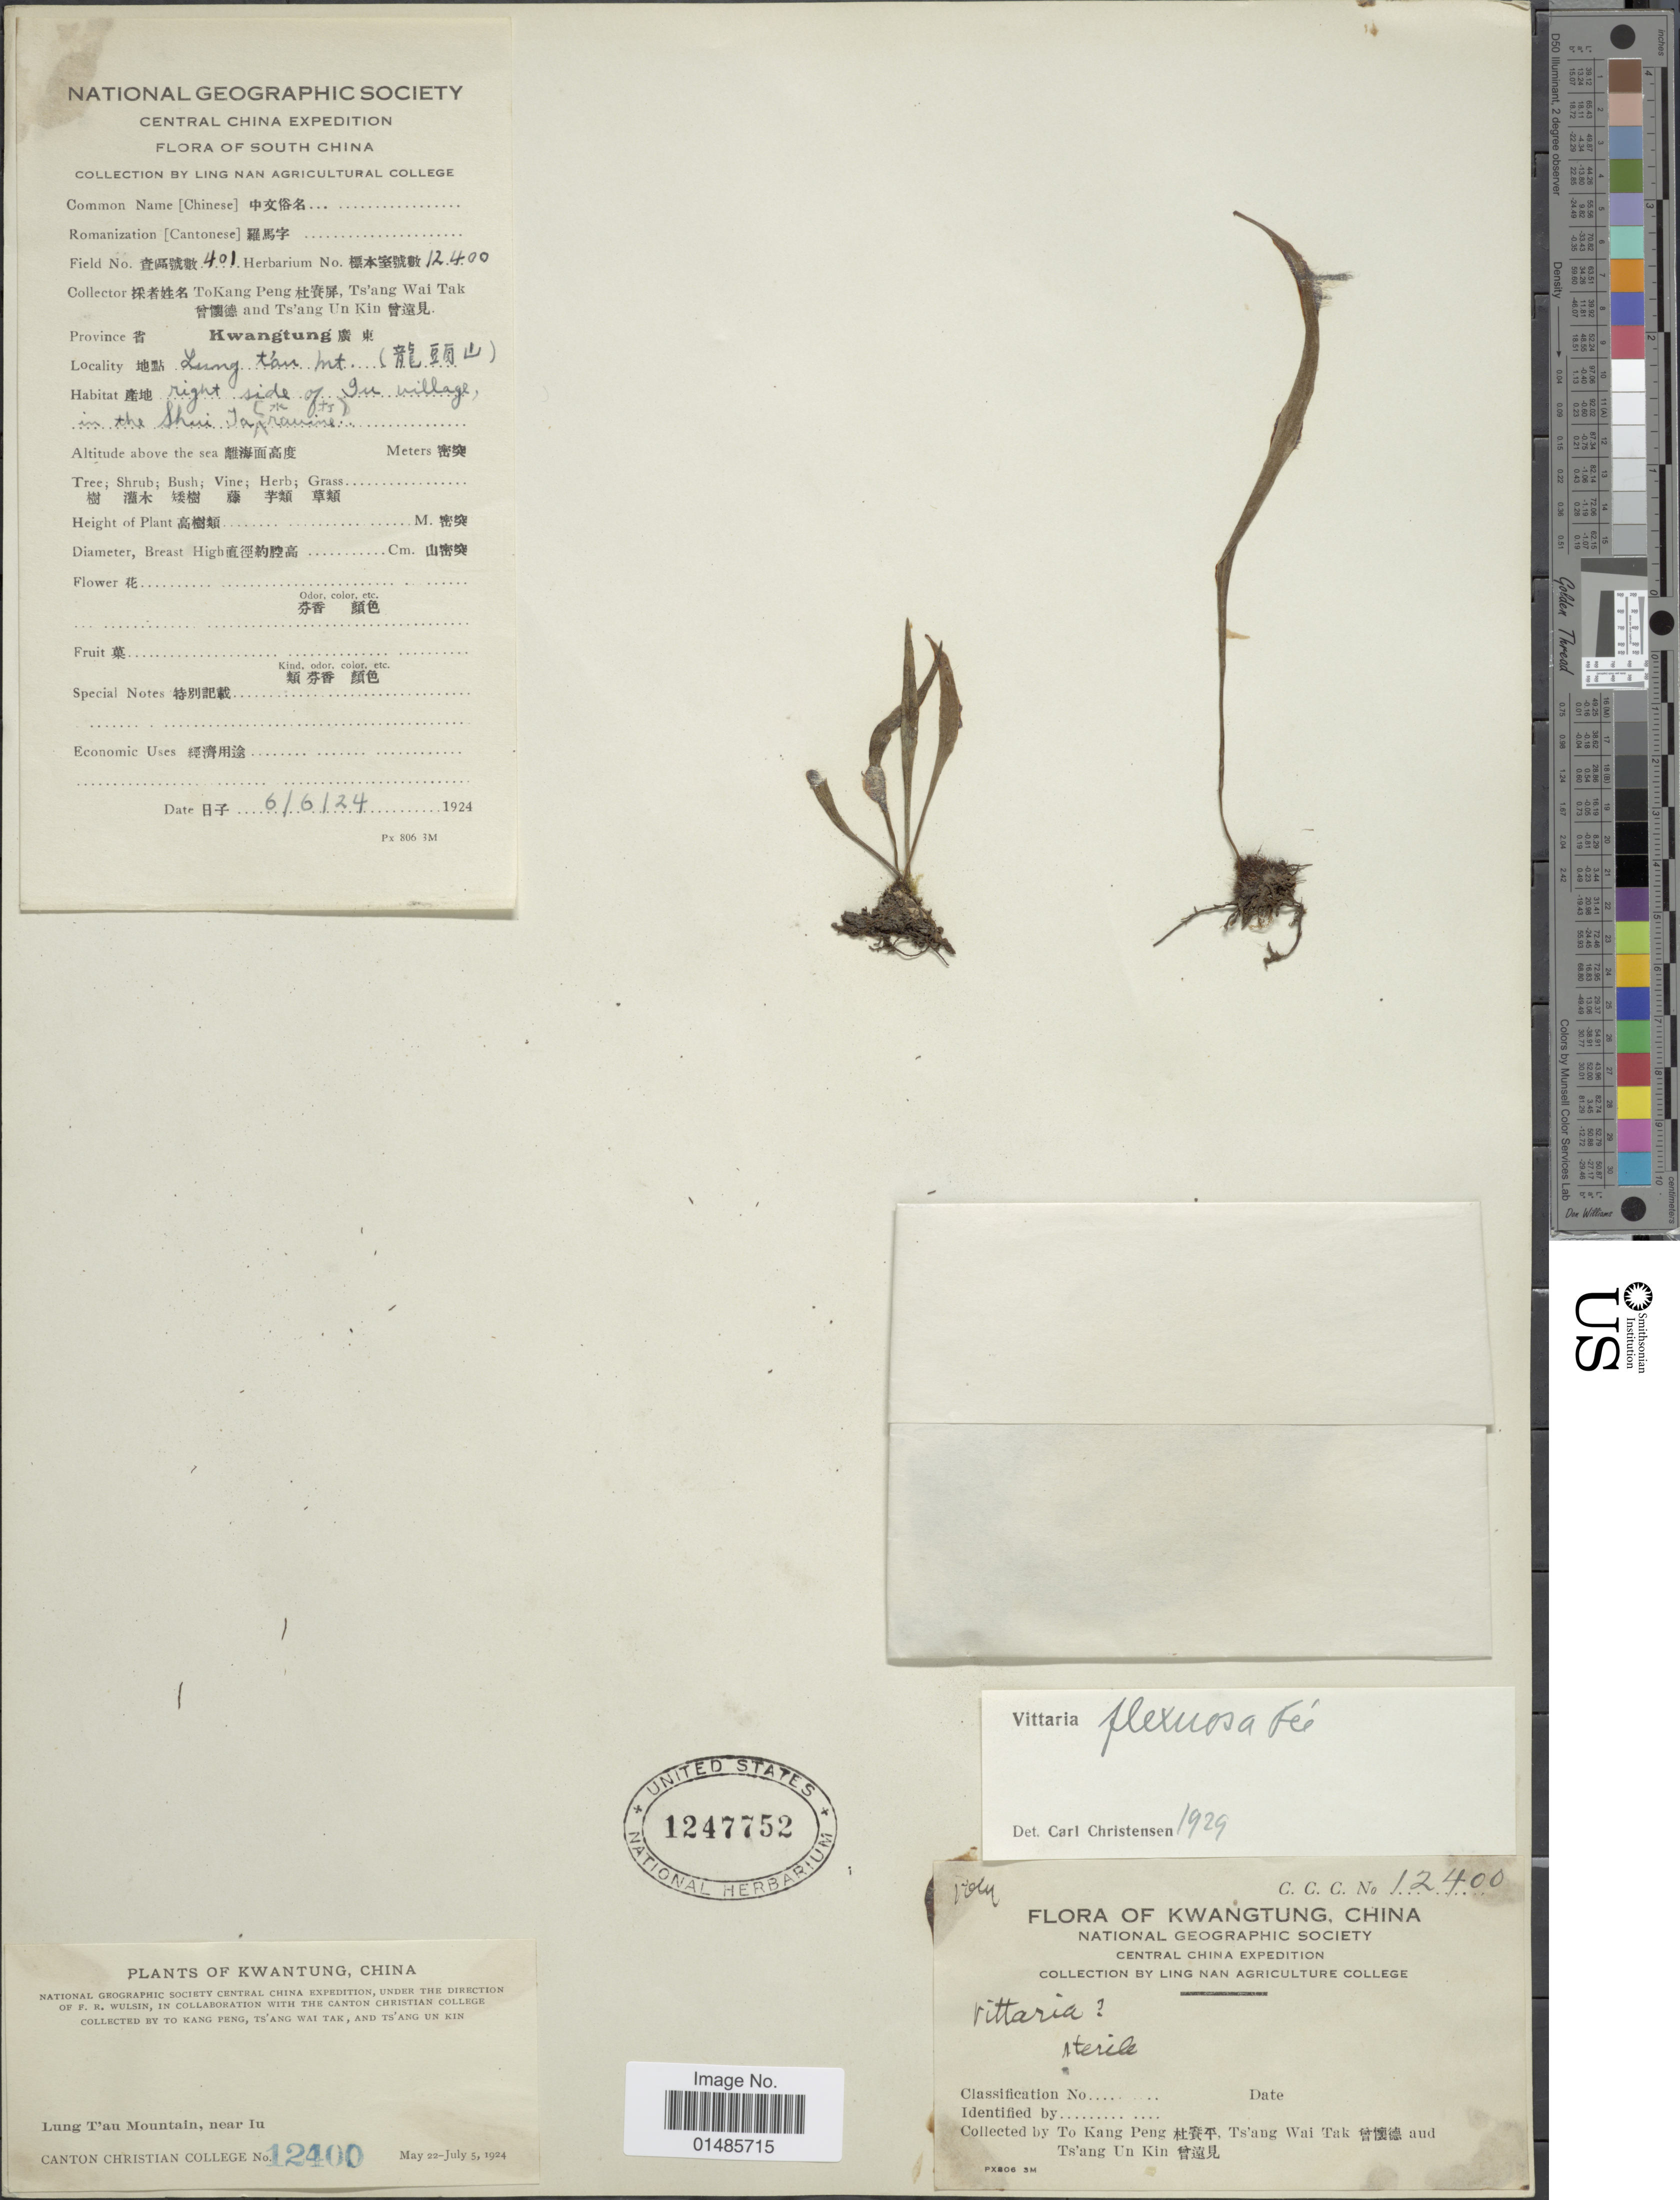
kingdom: Plantae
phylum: Tracheophyta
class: Polypodiopsida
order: Polypodiales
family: Pteridaceae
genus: Haplopteris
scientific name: Haplopteris flexuosa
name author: (Fée) E.H. Crane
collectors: T. K. Peng, W. T. Tsang & U. K. Tsang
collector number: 401/12400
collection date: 1924-06-06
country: China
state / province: Guangdong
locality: Province Kwangtung X. Lung tau mt. (X). Near Iu.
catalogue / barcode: US 1247752